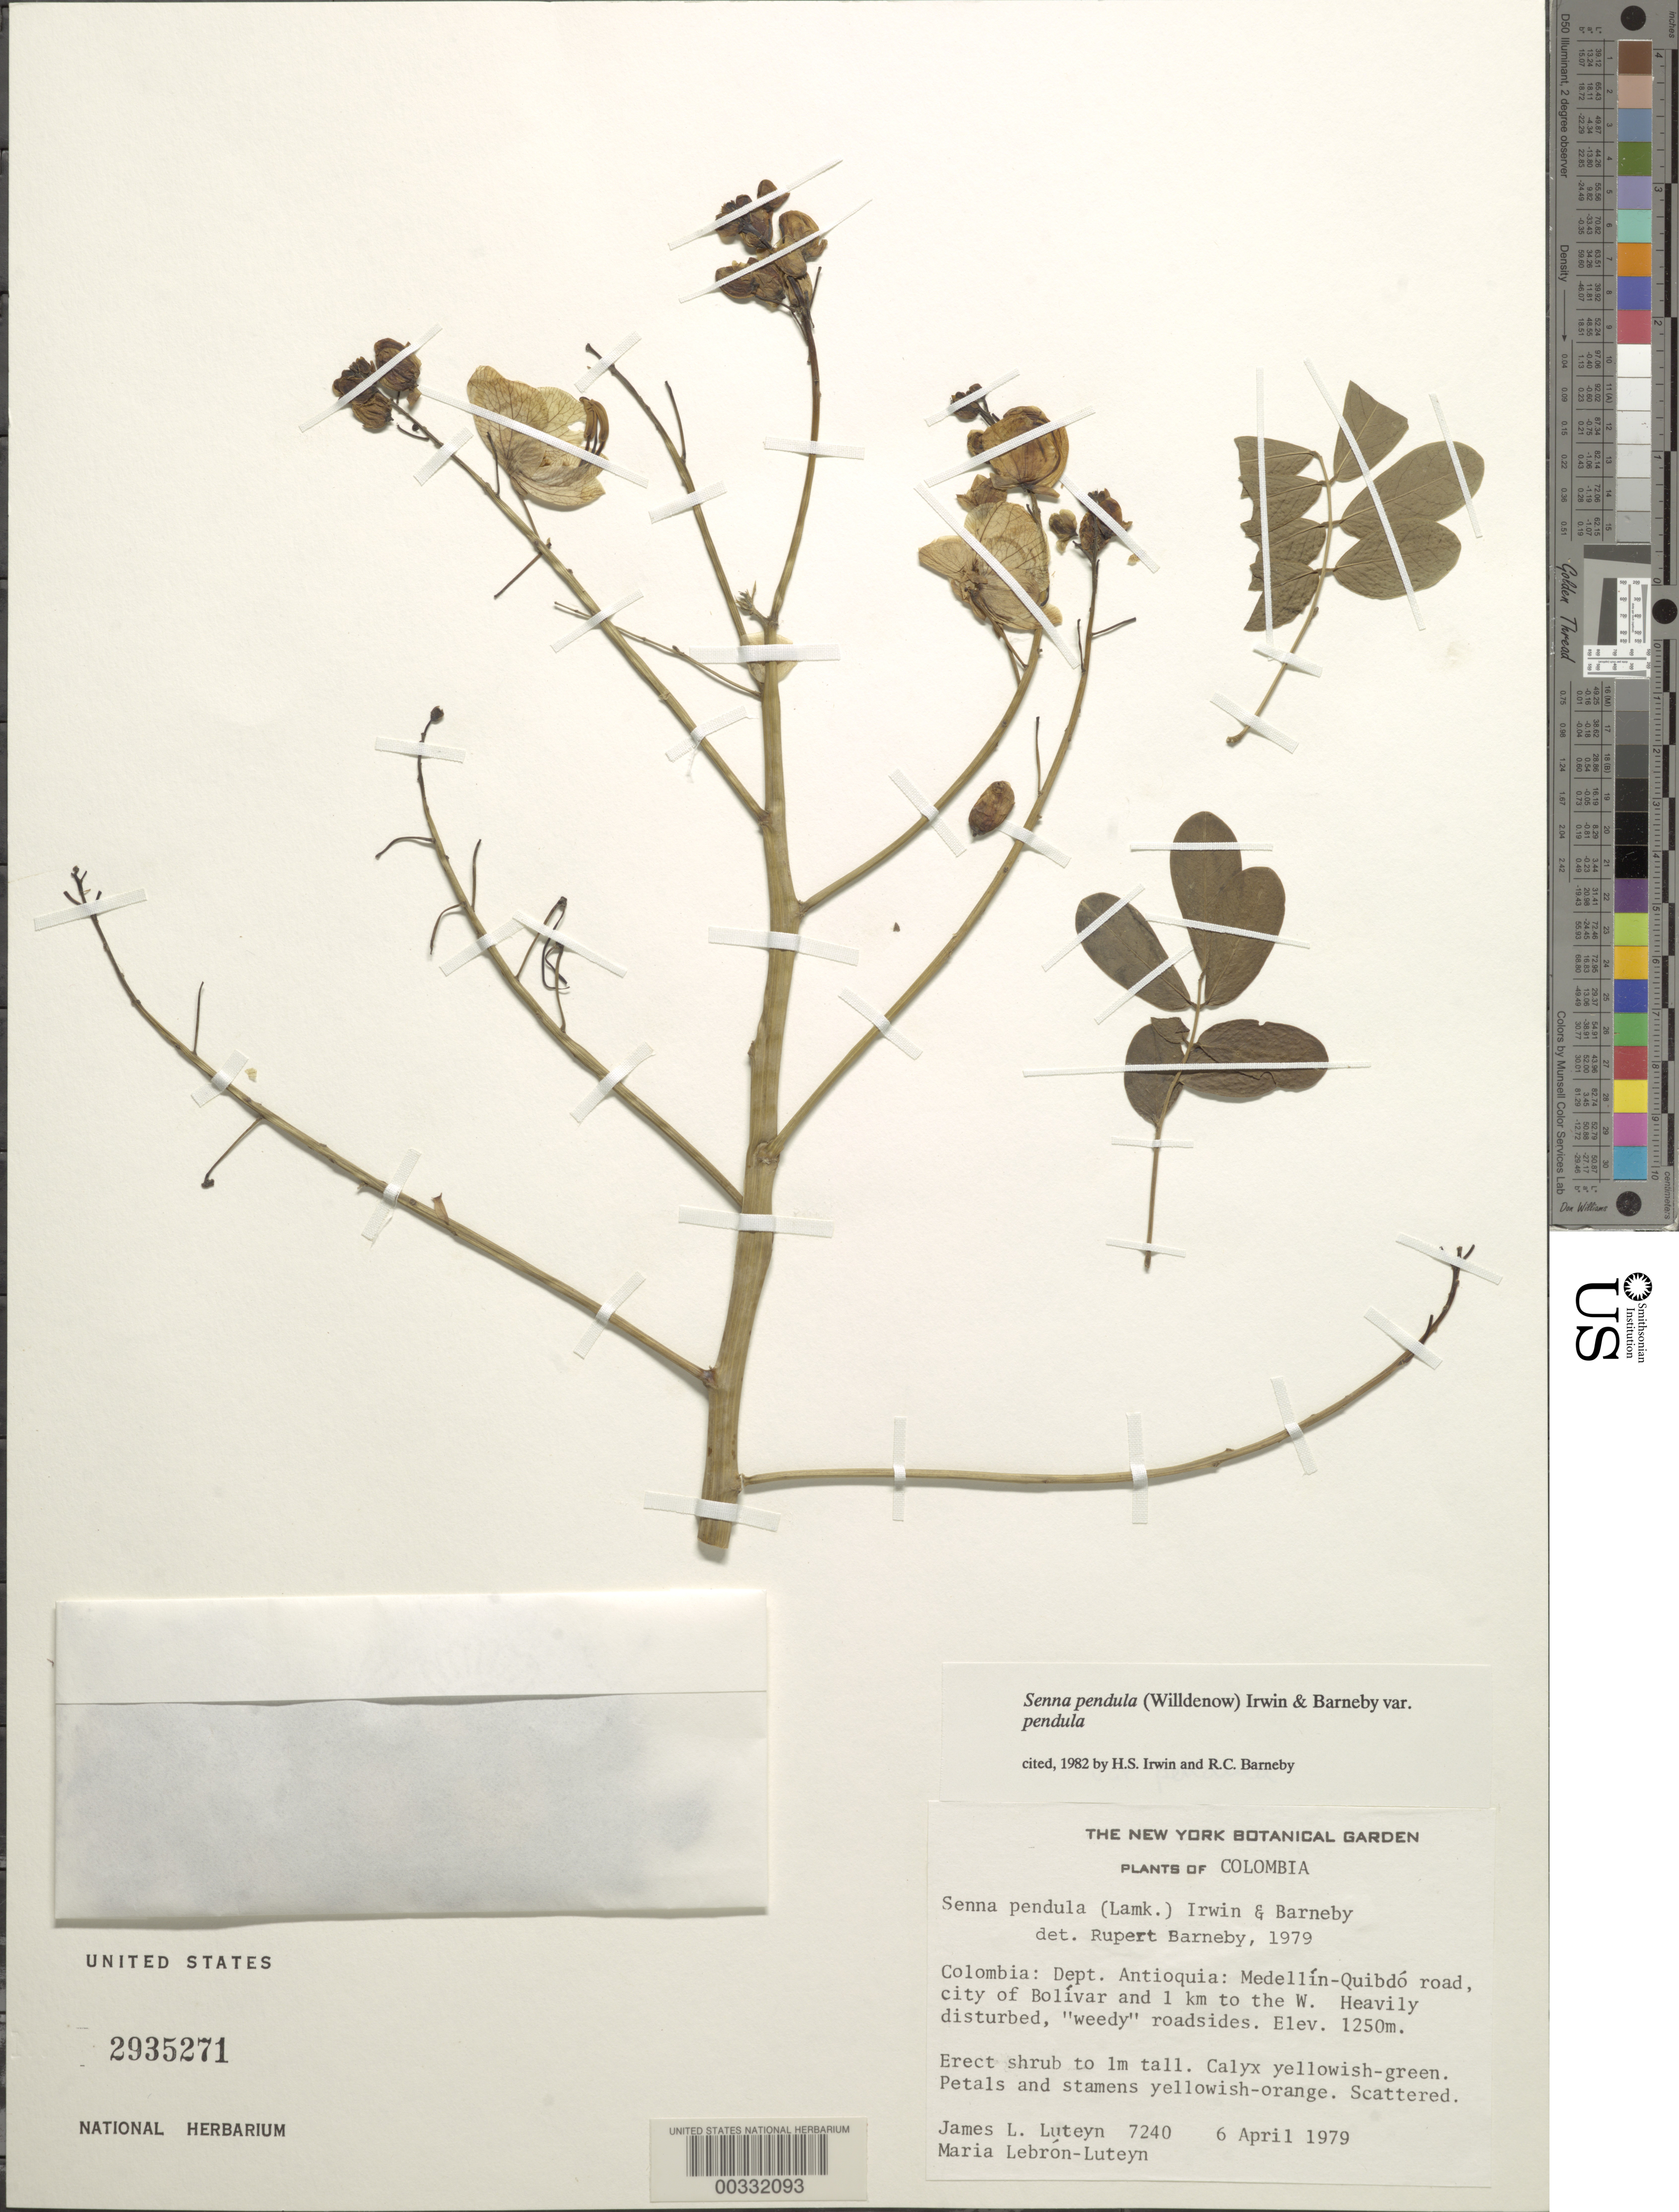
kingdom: Plantae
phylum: Tracheophyta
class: Magnoliopsida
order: Fabales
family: Fabaceae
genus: Senna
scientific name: Senna pendula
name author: (Humb. & Bonpl. ex Willd.) H.S. Irwin & Barneby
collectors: J. L. Luteyn & M. L. Lebrón-Luteyn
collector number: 7240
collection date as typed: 06 Apr 1979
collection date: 1979-04-06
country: Colombia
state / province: Antioquia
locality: Medellin-Quibdo road, city of Bolivar and 1 km to the W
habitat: Heavily disturbed, roadsides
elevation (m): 1250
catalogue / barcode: US 2935271